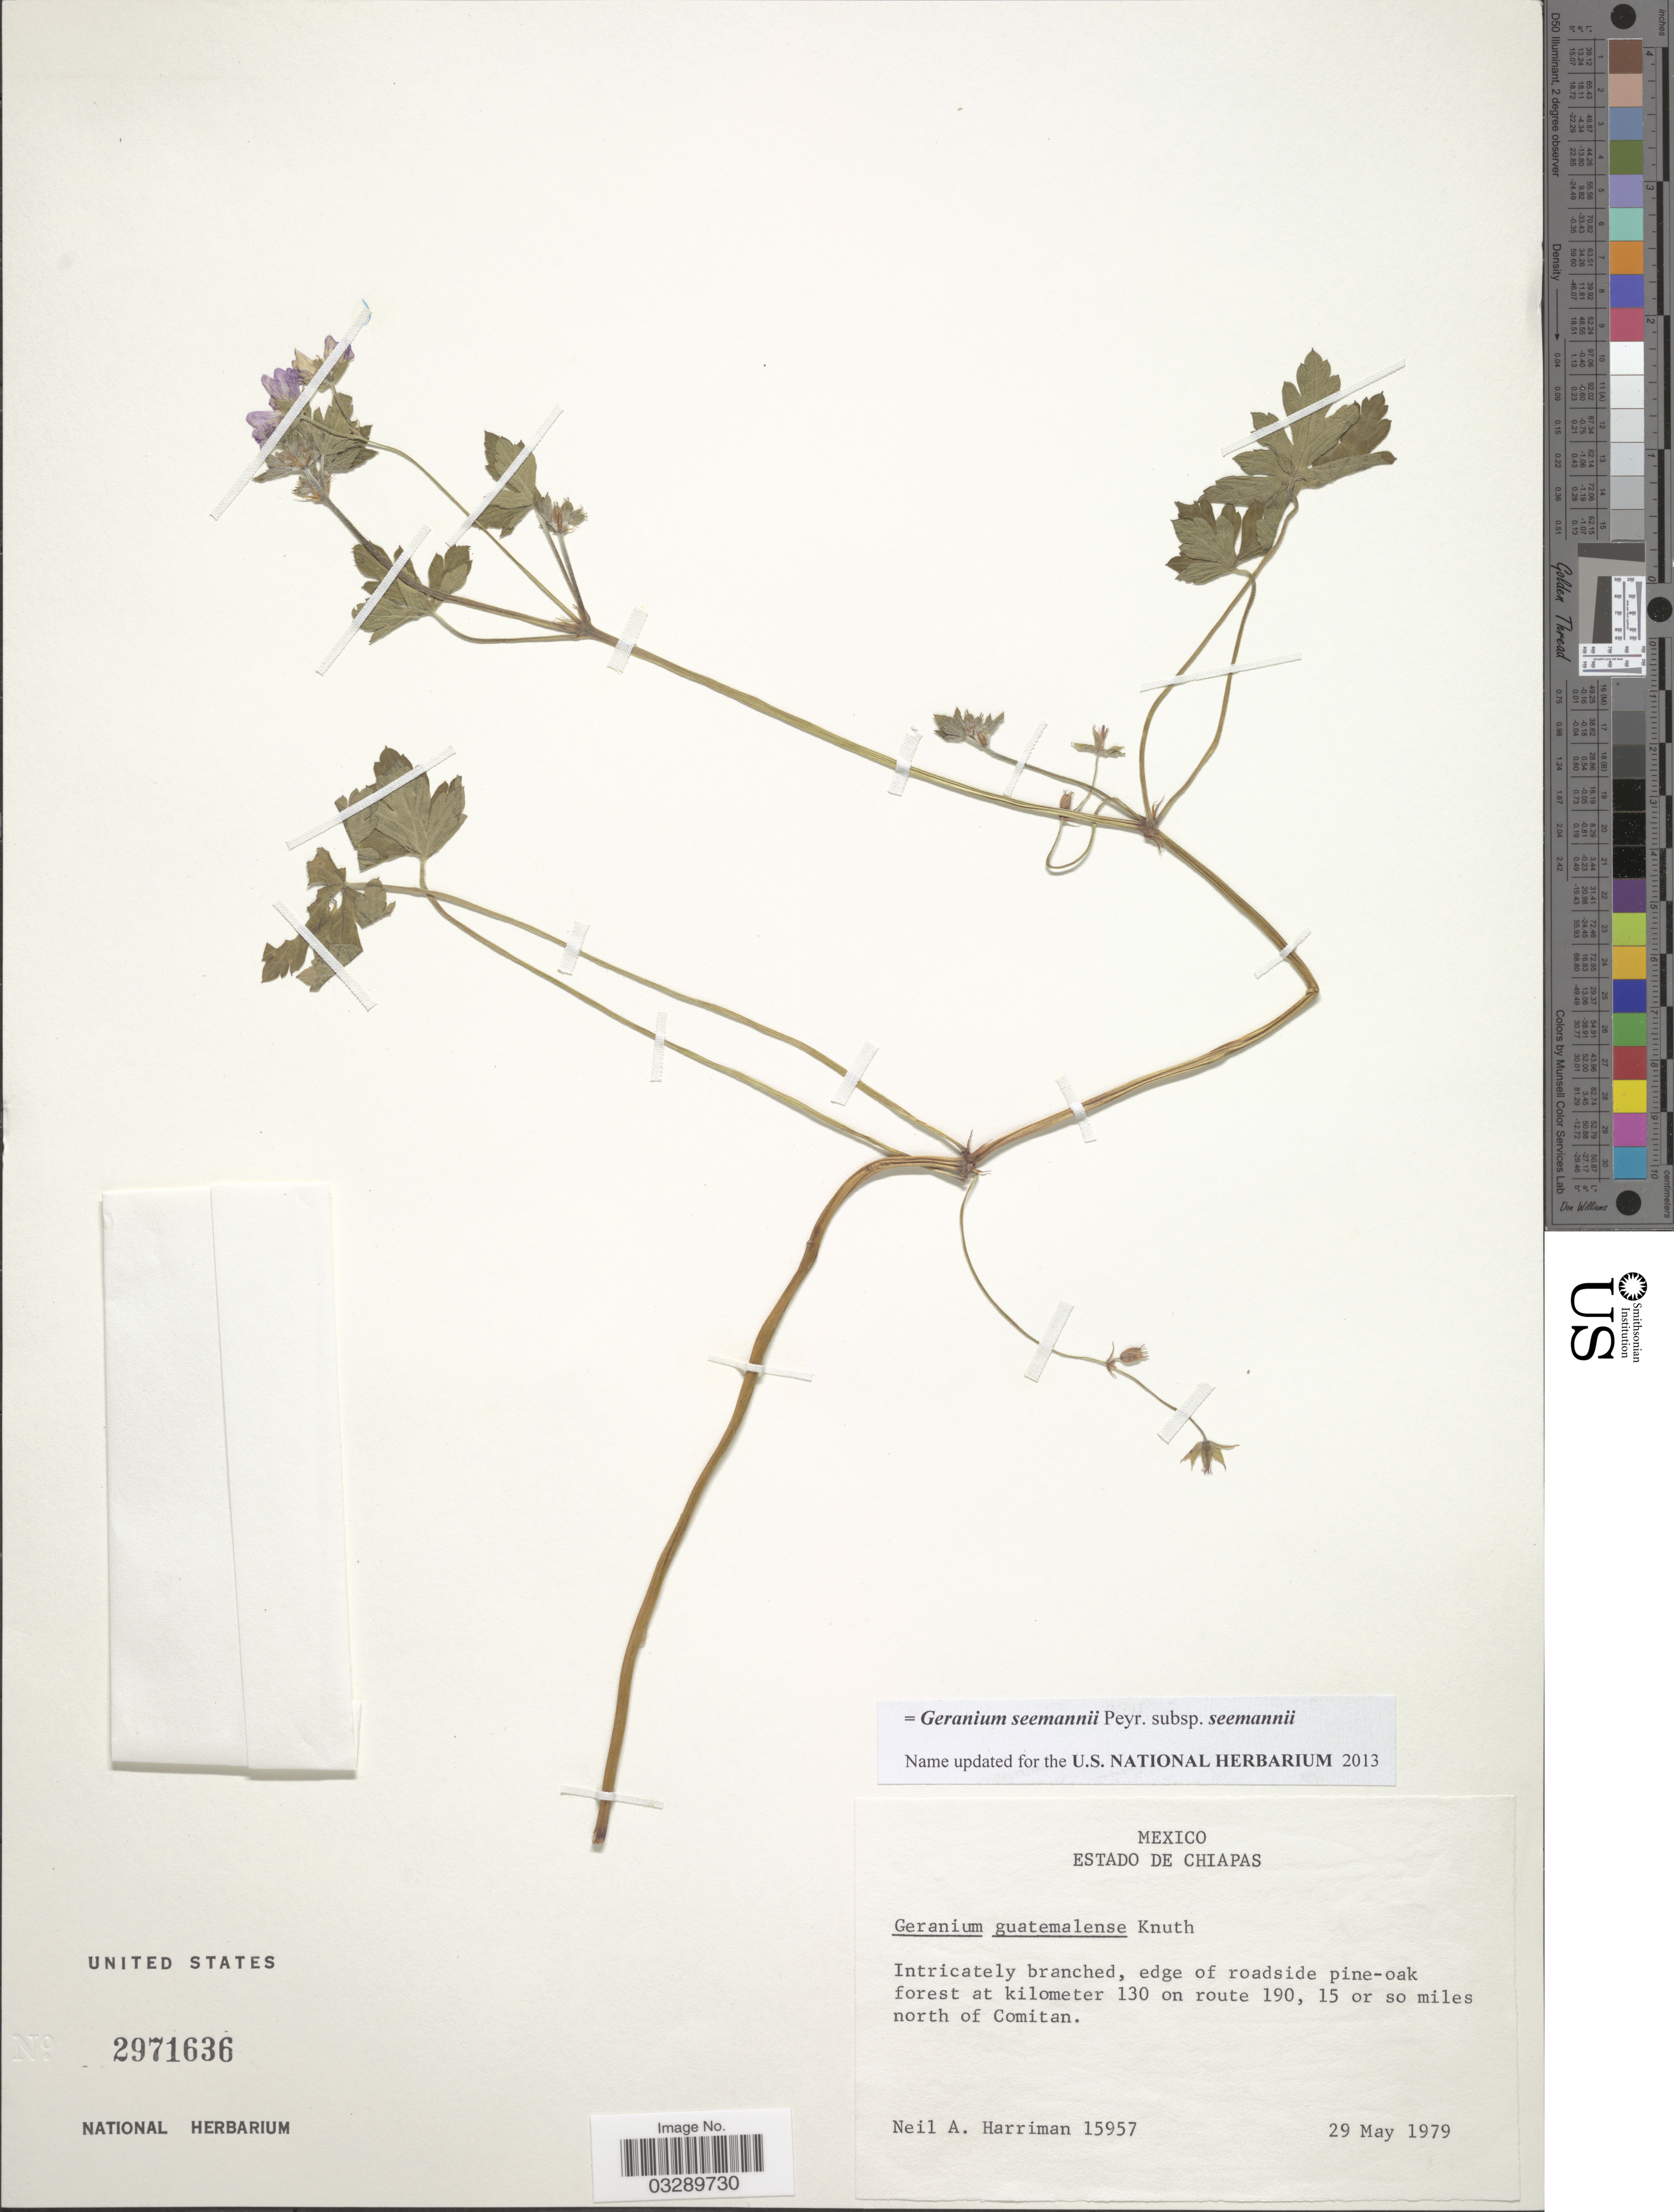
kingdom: Plantae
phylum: Tracheophyta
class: Magnoliopsida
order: Geraniales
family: Geraniaceae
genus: Geranium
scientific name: Geranium seemannii subsp. seemannii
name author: Peyr.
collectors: N. A. Harriman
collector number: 15957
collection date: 1979-05-29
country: Mexico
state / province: Chiapas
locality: Edge of roadside pine-oak forest at kilometer 130 on route 190, 15 or so miles north of Comitan.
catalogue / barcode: US 2971636